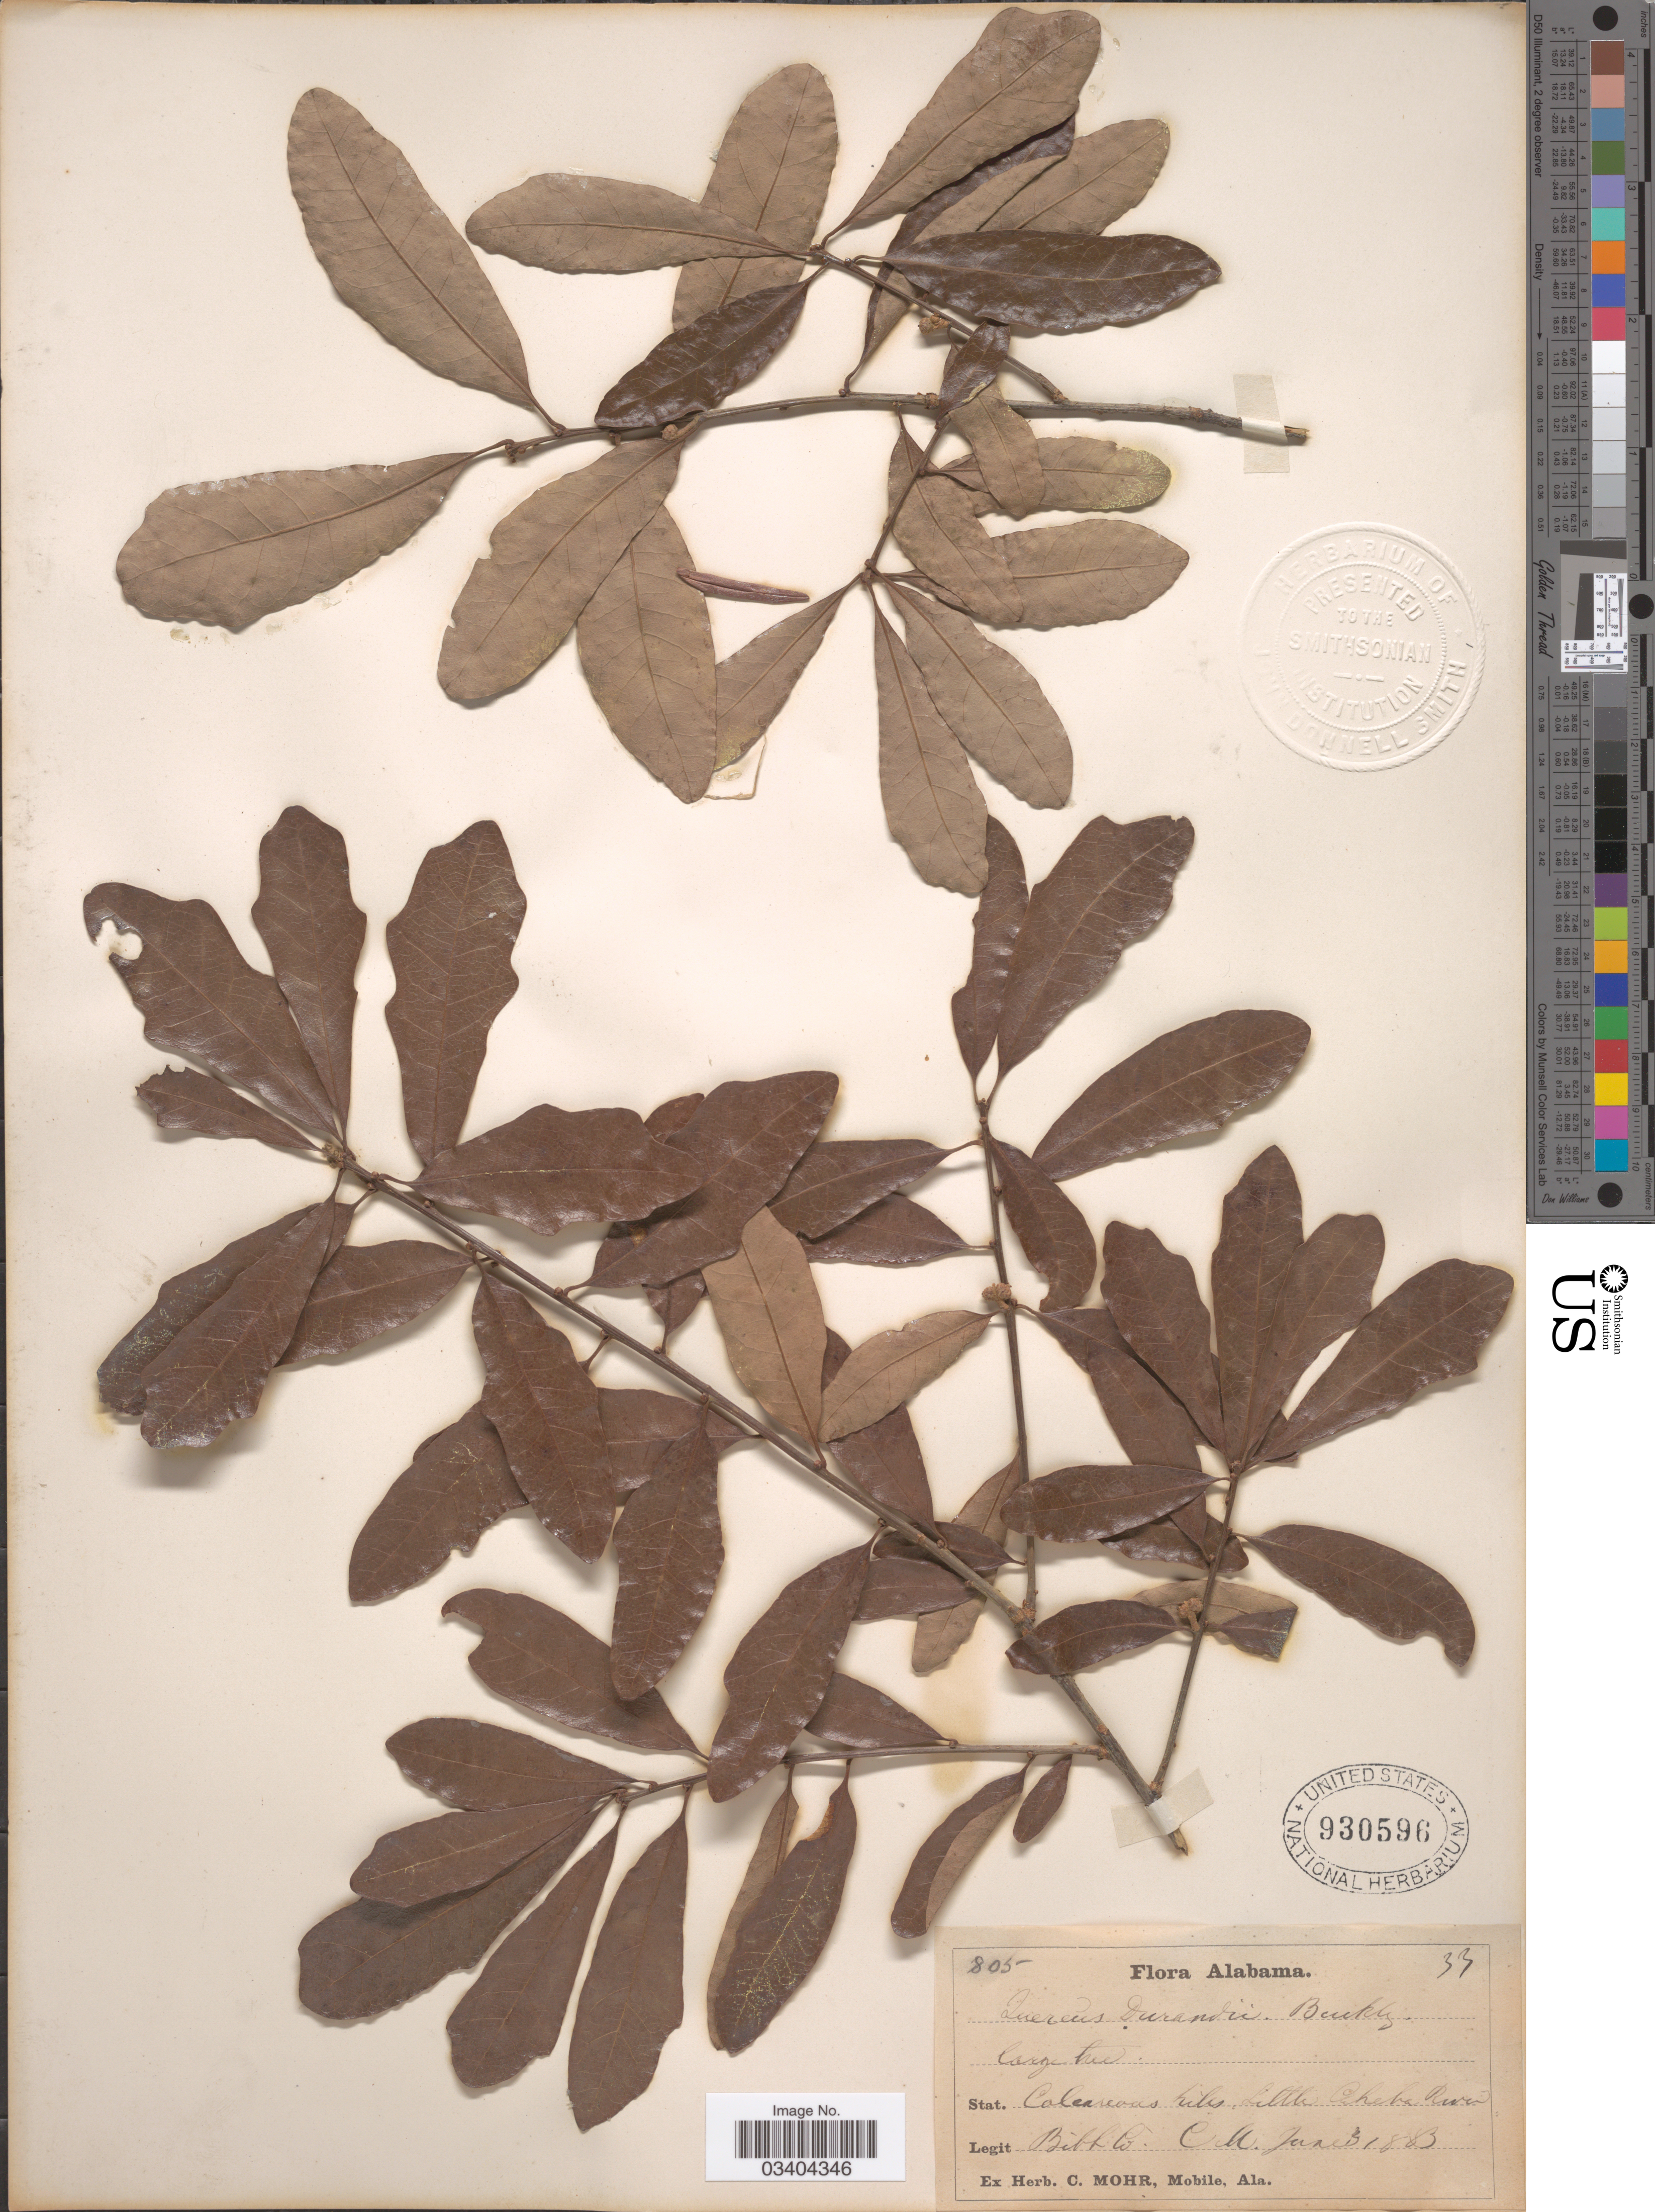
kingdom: Plantae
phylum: Tracheophyta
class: Magnoliopsida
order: Fagales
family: Fagaceae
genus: Quercus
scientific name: Quercus durandii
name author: Buckley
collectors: C. T. Mohr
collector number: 33*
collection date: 1883-06-03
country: United States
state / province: Alabama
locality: Stat. Calcareous hills, Little Cahaba River Bibb Co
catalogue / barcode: US 930596